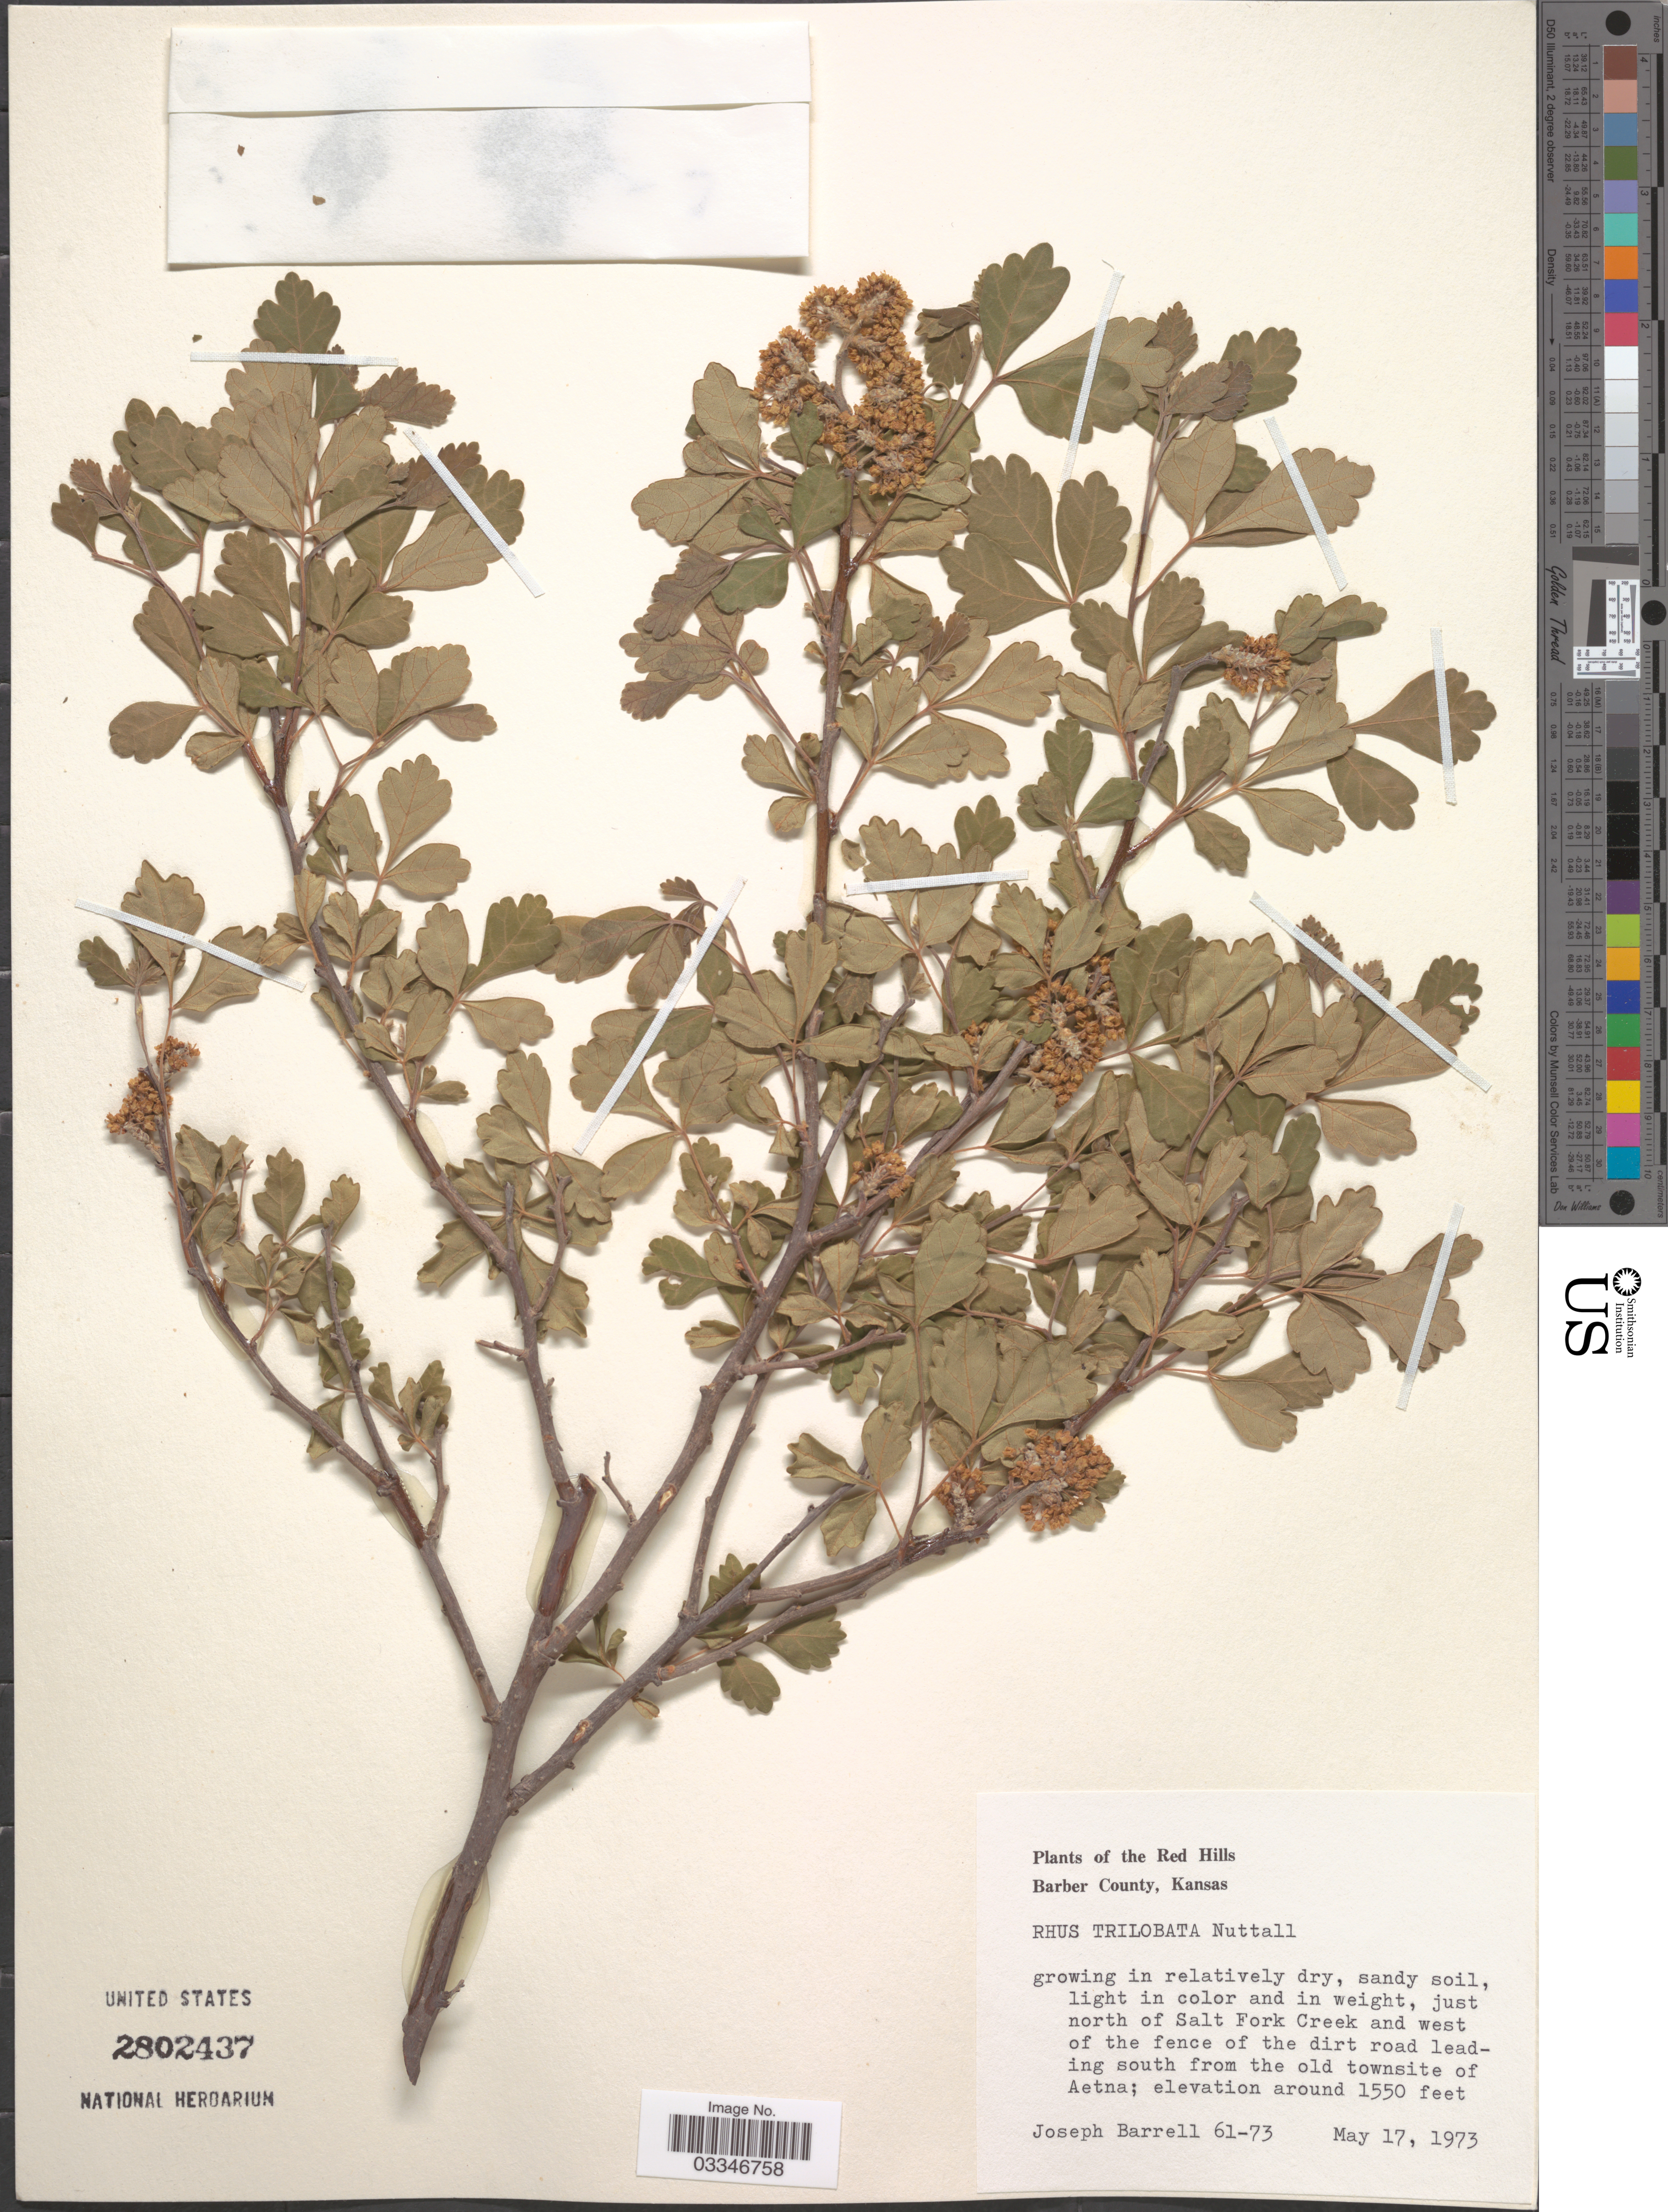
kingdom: Plantae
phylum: Tracheophyta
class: Magnoliopsida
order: Sapindales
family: Anacardiaceae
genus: Rhus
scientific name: Rhus trilobata var. typica Munz & Sloane ined.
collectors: J. Barrell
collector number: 61-73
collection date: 1973-05-17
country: United States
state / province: Kansas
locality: The Red Hills, Barber County. Just north of Salt Fork Creek and west of the fence of the dirt road leading south from the old townsite of Aetna.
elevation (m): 472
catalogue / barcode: US 2802437